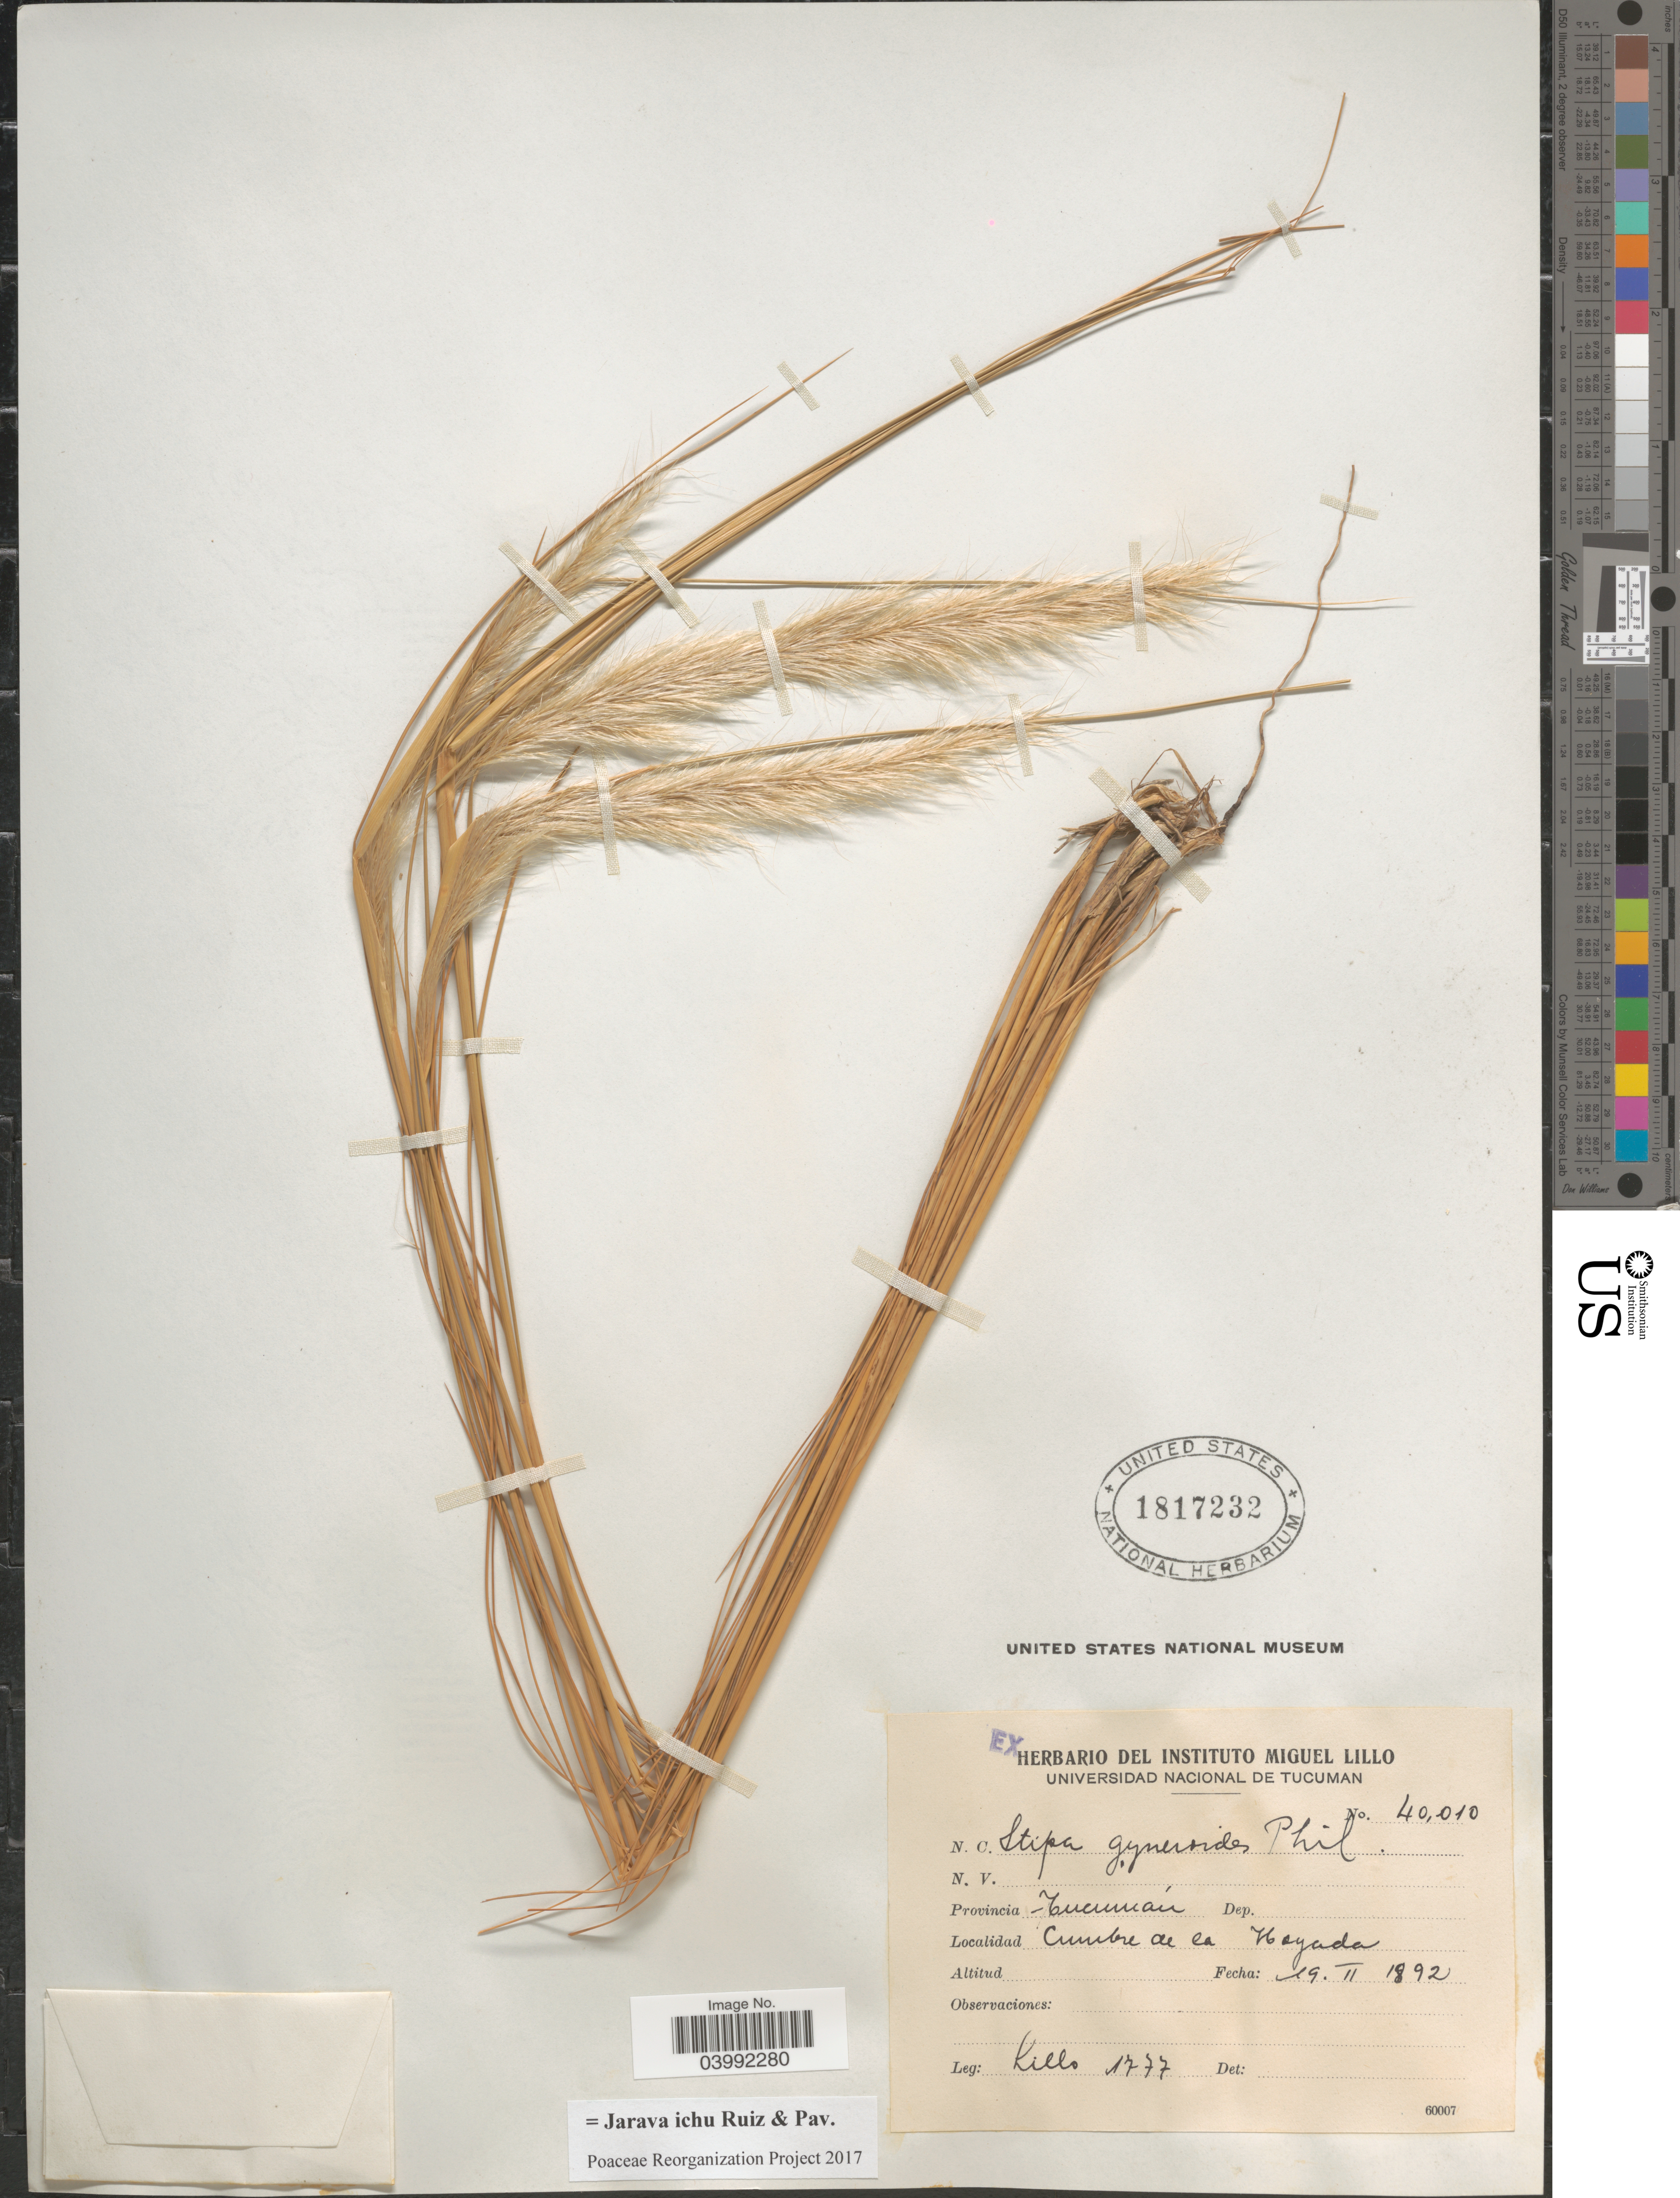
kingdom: Plantae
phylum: Tracheophyta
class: Liliopsida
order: Poales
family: Poaceae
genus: Jarava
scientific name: Jarava ichu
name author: Ruiz & Pav.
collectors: M. Lillo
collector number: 1777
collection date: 1892-02-19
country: Argentina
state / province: Tucuman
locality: Cumbre de la Hoyada.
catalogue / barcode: US 1817232